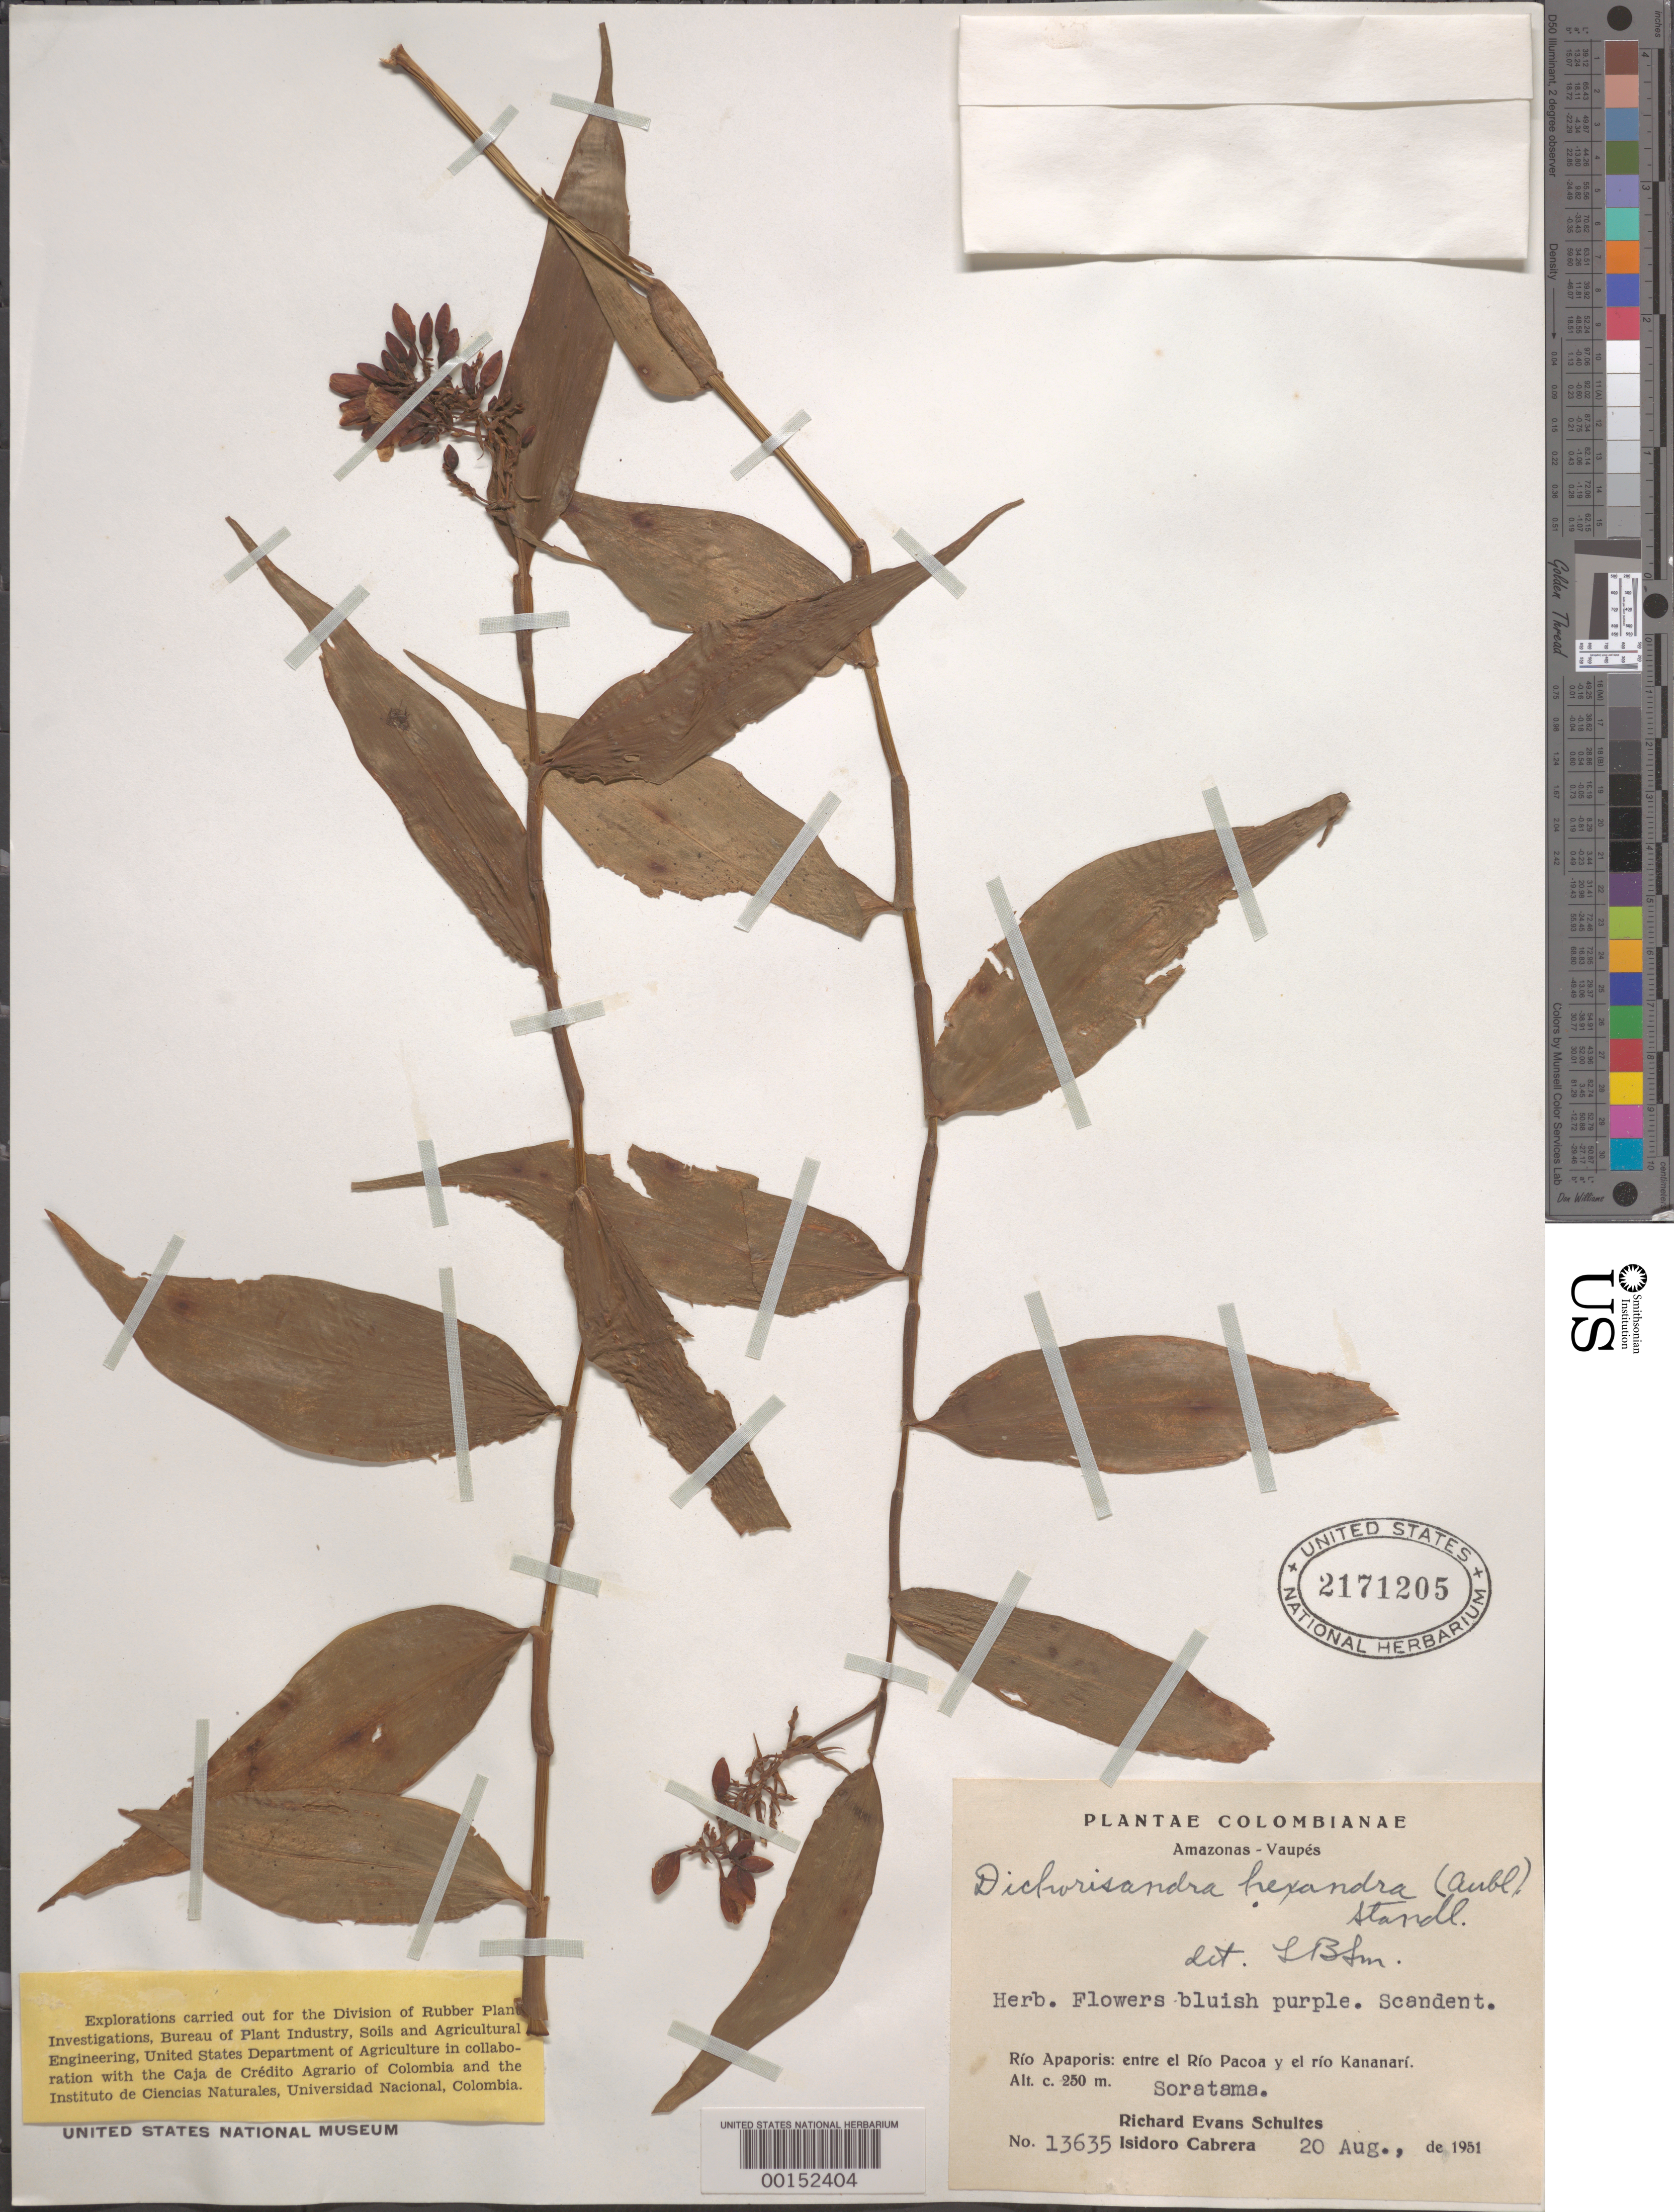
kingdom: Plantae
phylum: Tracheophyta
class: Liliopsida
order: Commelinales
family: Commelinaceae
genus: Dichorisandra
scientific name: Dichorisandra hexandra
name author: (Aubl.) Standl.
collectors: R. E. Schultes & I. Cabrera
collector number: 13635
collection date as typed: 20 Aug 1951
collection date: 1951-08-20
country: Colombia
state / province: Amazônas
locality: Rio Apaporis, between Rio Pacoa and Rio Kananari, Soratama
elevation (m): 250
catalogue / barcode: US 2171205